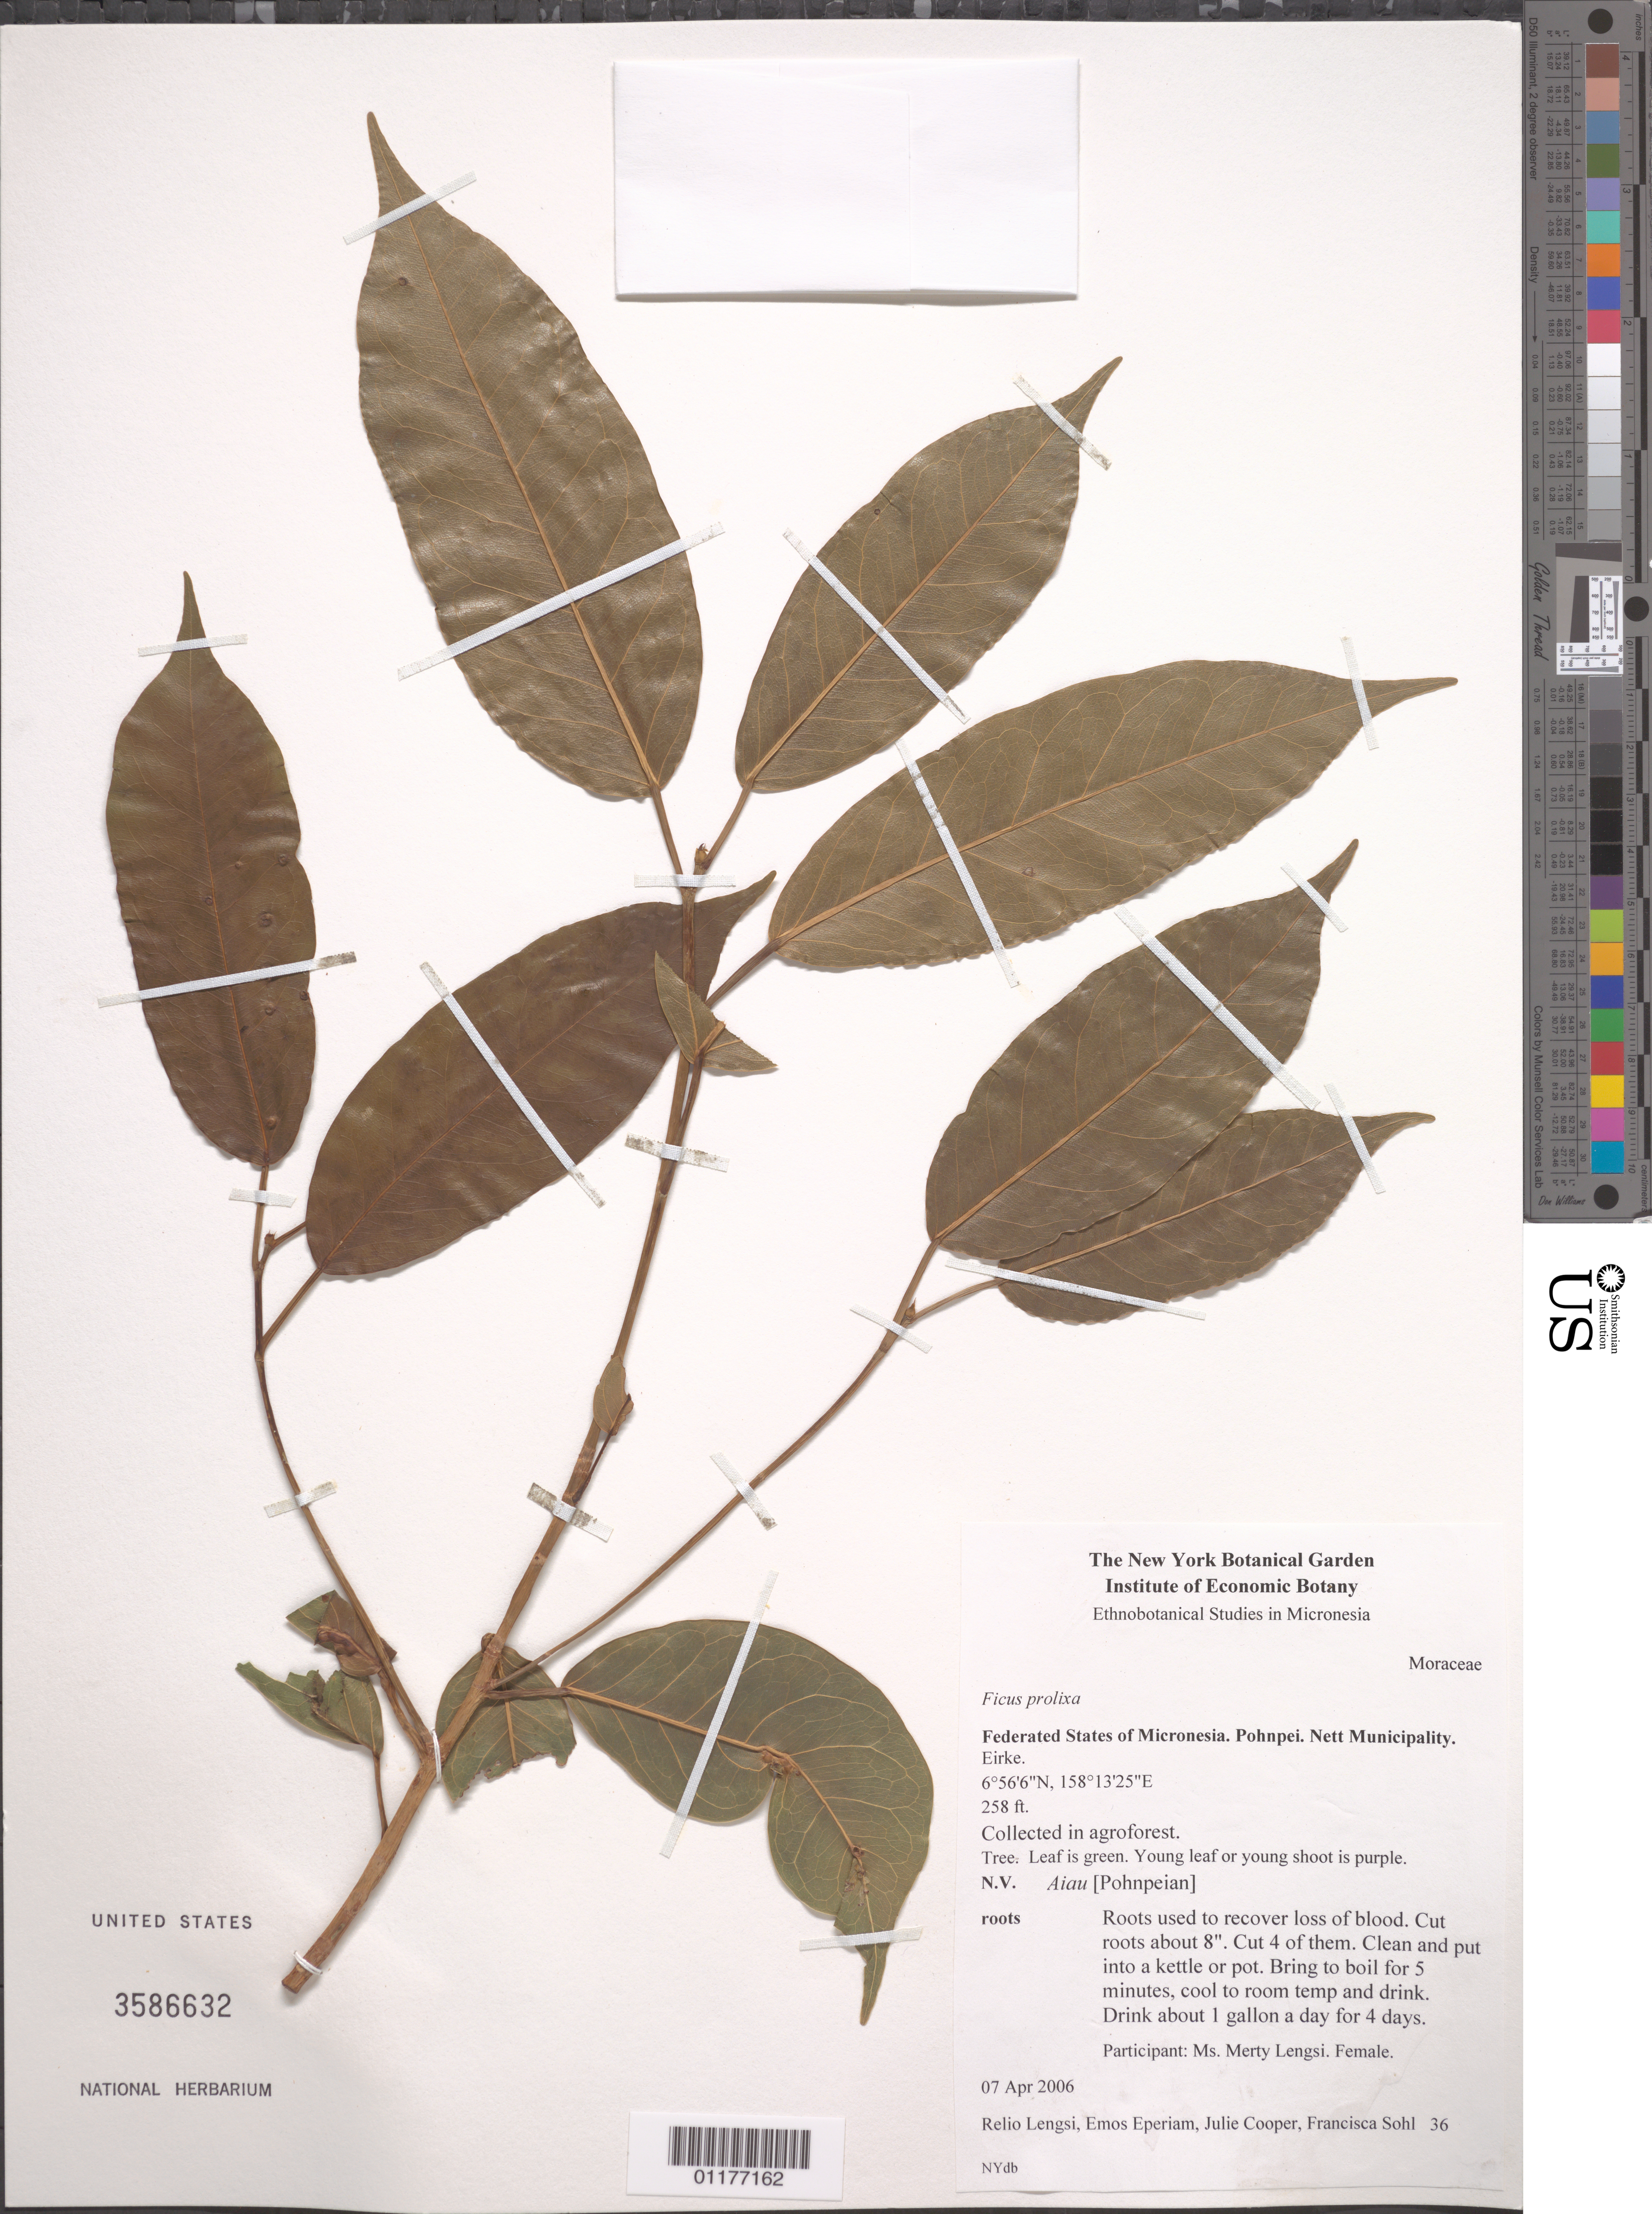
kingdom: Plantae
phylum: Tracheophyta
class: Magnoliopsida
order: Rosales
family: Moraceae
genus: Ficus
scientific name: Ficus prolixa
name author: G. Forst.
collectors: R. Lengsi, P. Eperiam, J. Cooper, F. Sohl & M. Lengsi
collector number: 36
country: Micronesia, Federated States of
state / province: Pohnpei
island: Pohnpei [Ponape]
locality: Nett, Eirke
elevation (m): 79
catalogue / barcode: US 3586632